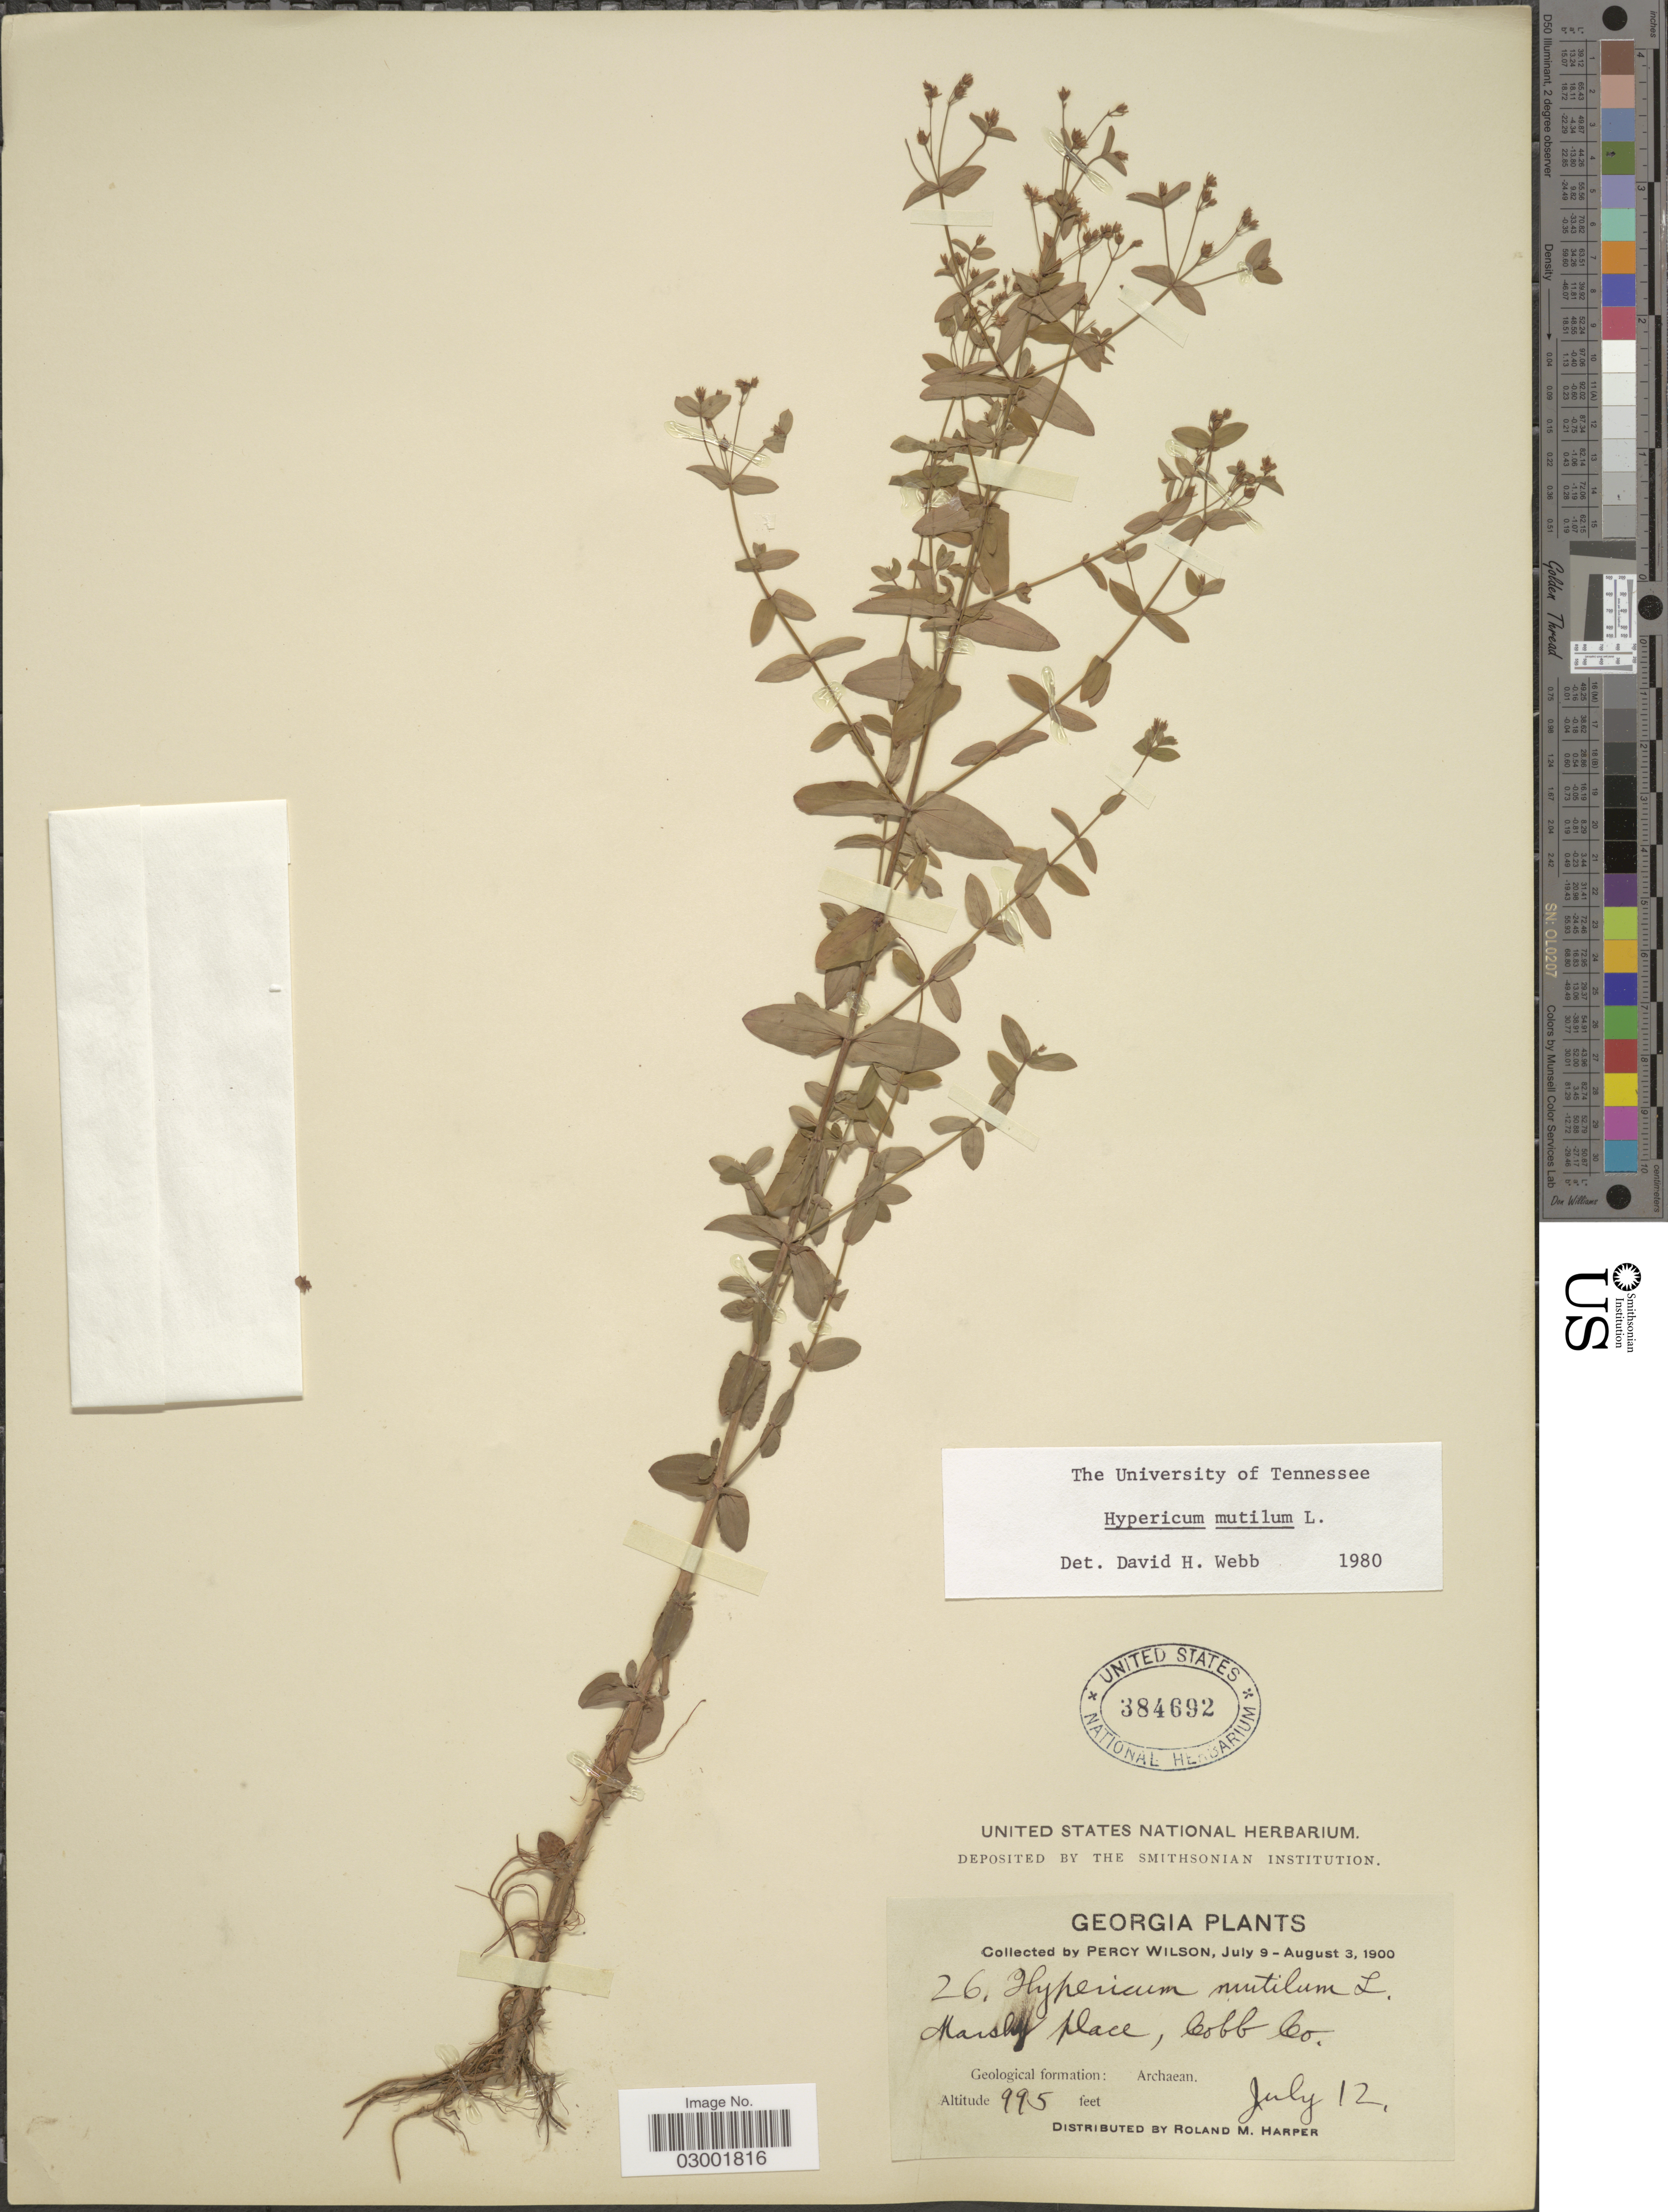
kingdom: Plantae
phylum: Tracheophyta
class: Magnoliopsida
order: Malpighiales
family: Hypericaceae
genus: Hypericum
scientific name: Hypericum mutilum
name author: L.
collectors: P. Wilson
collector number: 26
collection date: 1900-07-12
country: United States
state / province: Georgia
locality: Marshy place, Cobb Co. Geological formation: Archaean.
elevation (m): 303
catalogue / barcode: US 384692